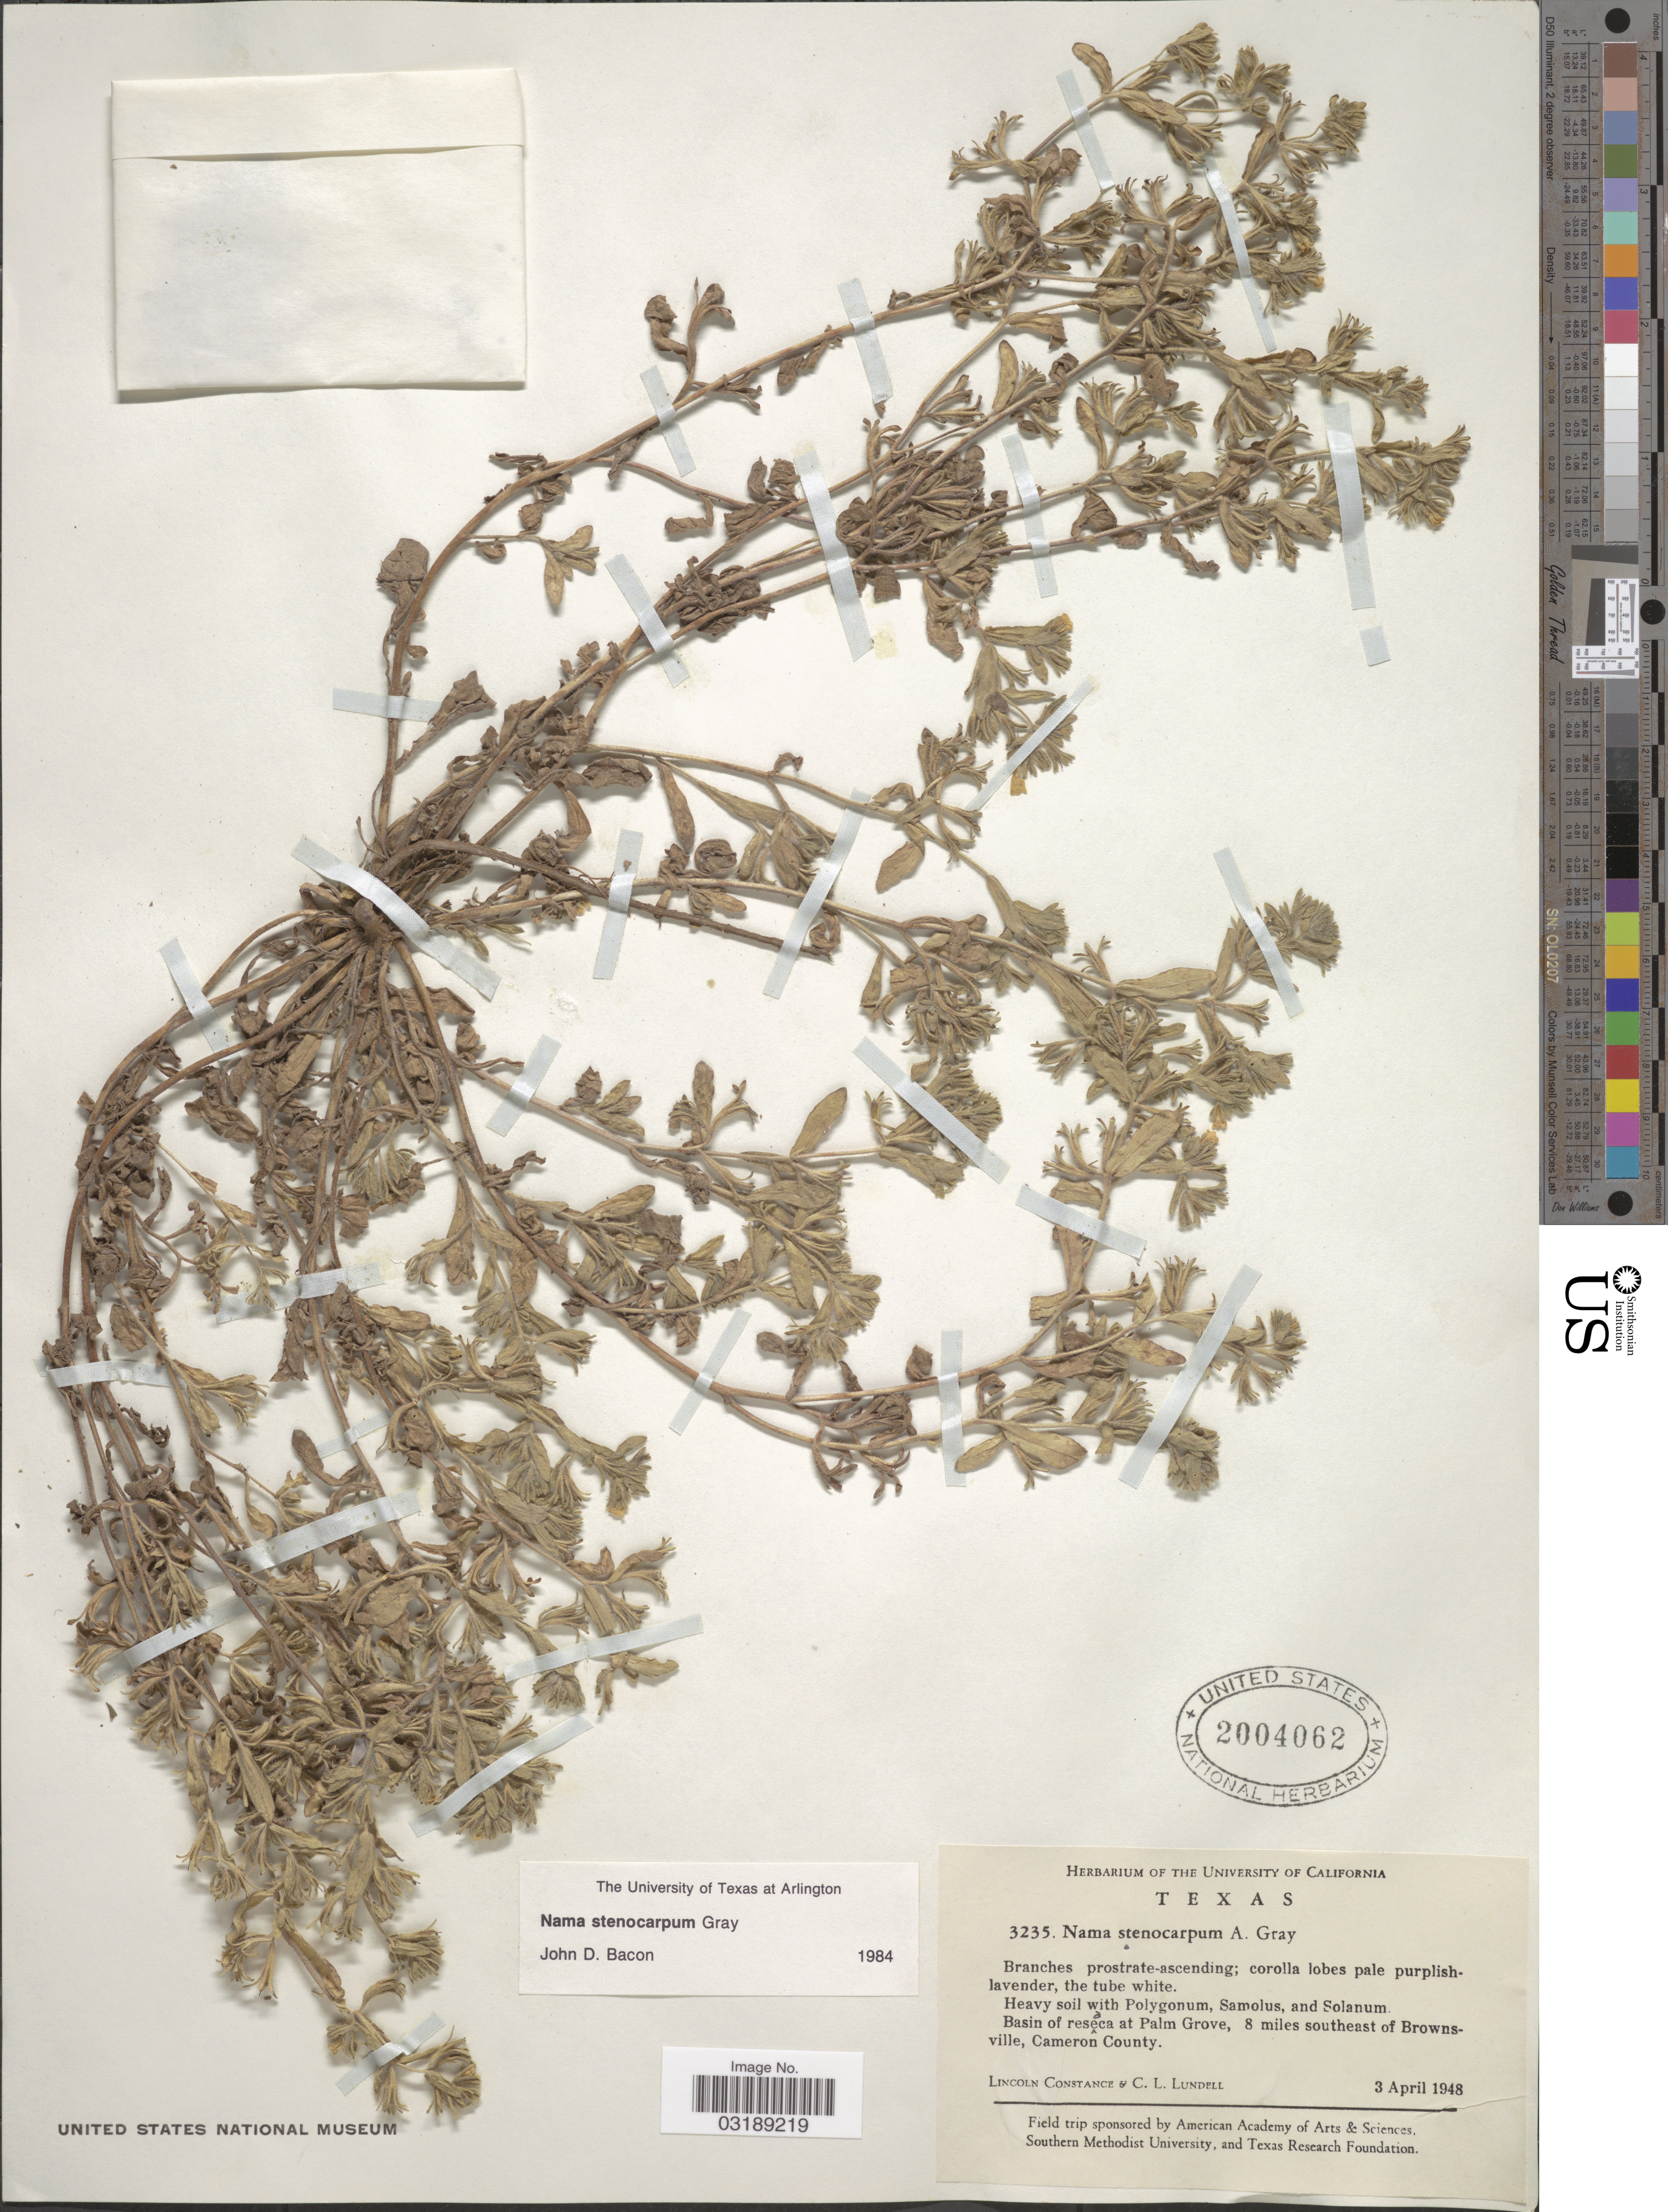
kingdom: Plantae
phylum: Tracheophyta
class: Magnoliopsida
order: Boraginales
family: Namaceae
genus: Nama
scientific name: Nama stenocarpum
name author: A. Gray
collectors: L. Constance & C. L. Lundell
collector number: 3235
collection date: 1948-04-03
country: United States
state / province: Texas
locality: Basin of resaca at Palm Grove, 8 miles southeast of Brownsville, Cameron County.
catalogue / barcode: US 2004062